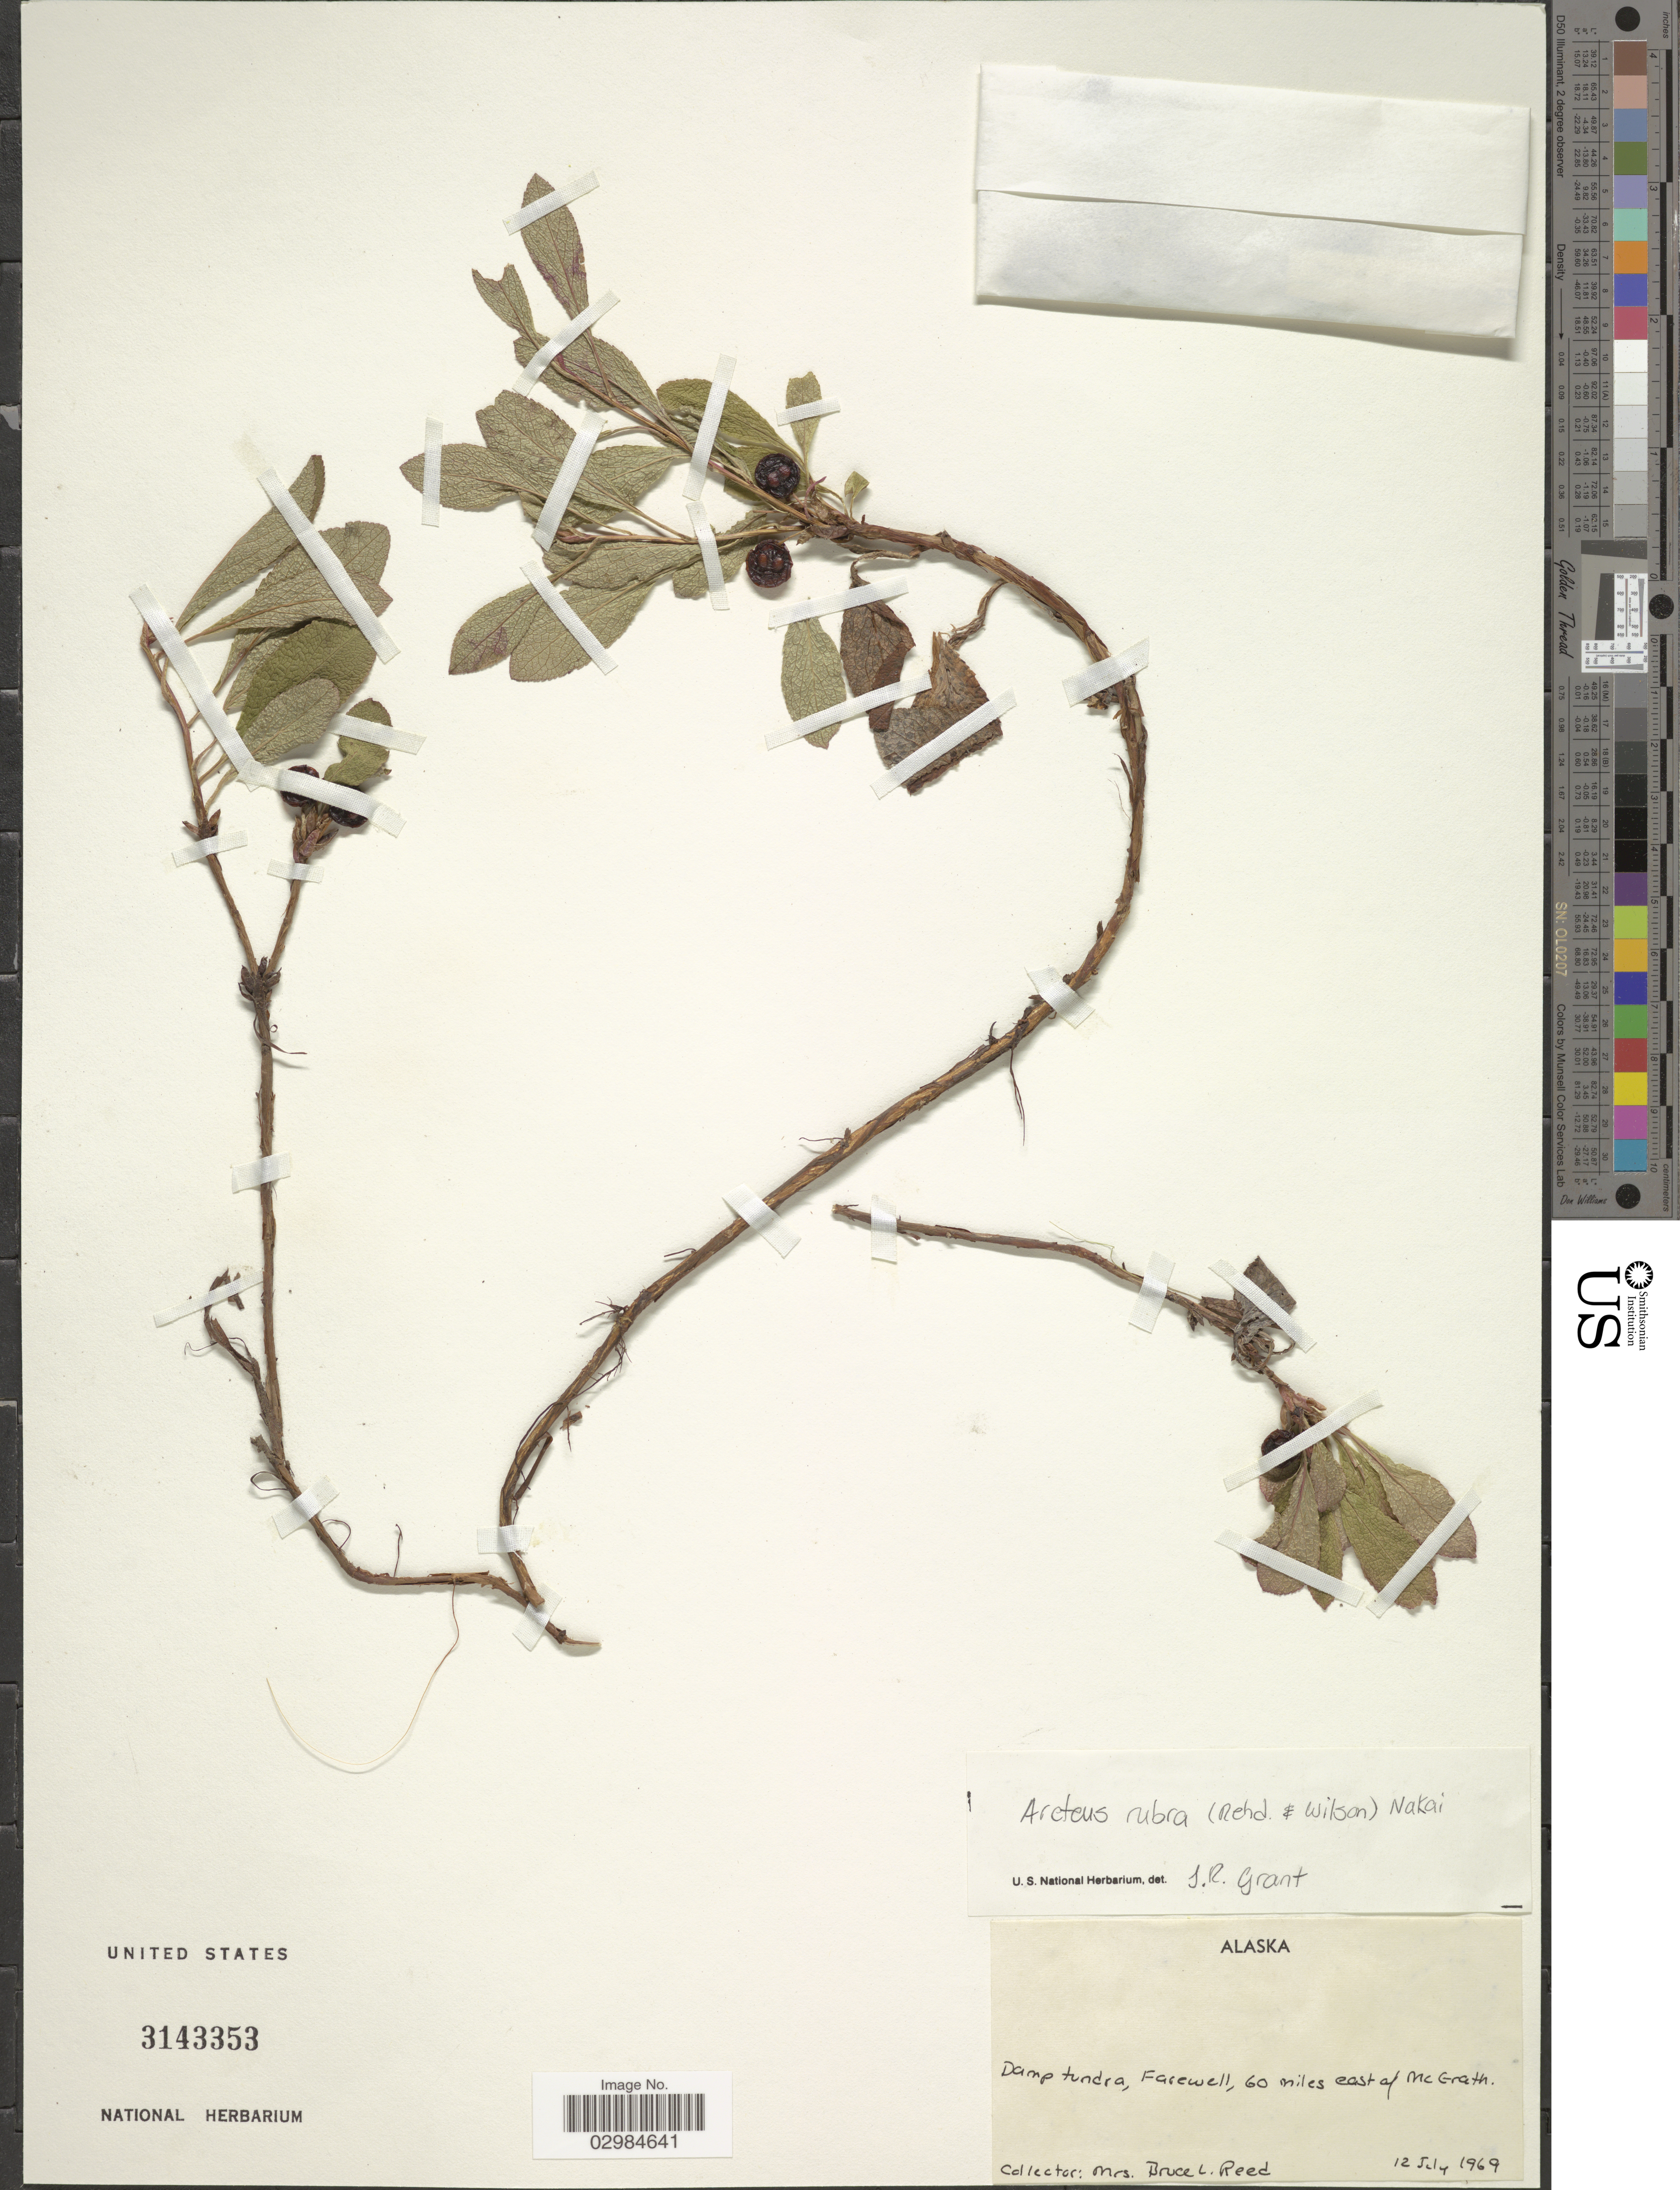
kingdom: Plantae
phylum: Tracheophyta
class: Magnoliopsida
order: Ericales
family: Ericaceae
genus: Arctostaphylos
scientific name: Arctostaphylos rubra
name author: (Rehder & E.H. Wilson) Fernald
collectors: B. Reed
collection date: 1969-07-12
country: United States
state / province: Alaska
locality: Farewell, 60 miles east of McGrath.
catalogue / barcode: US 3143353